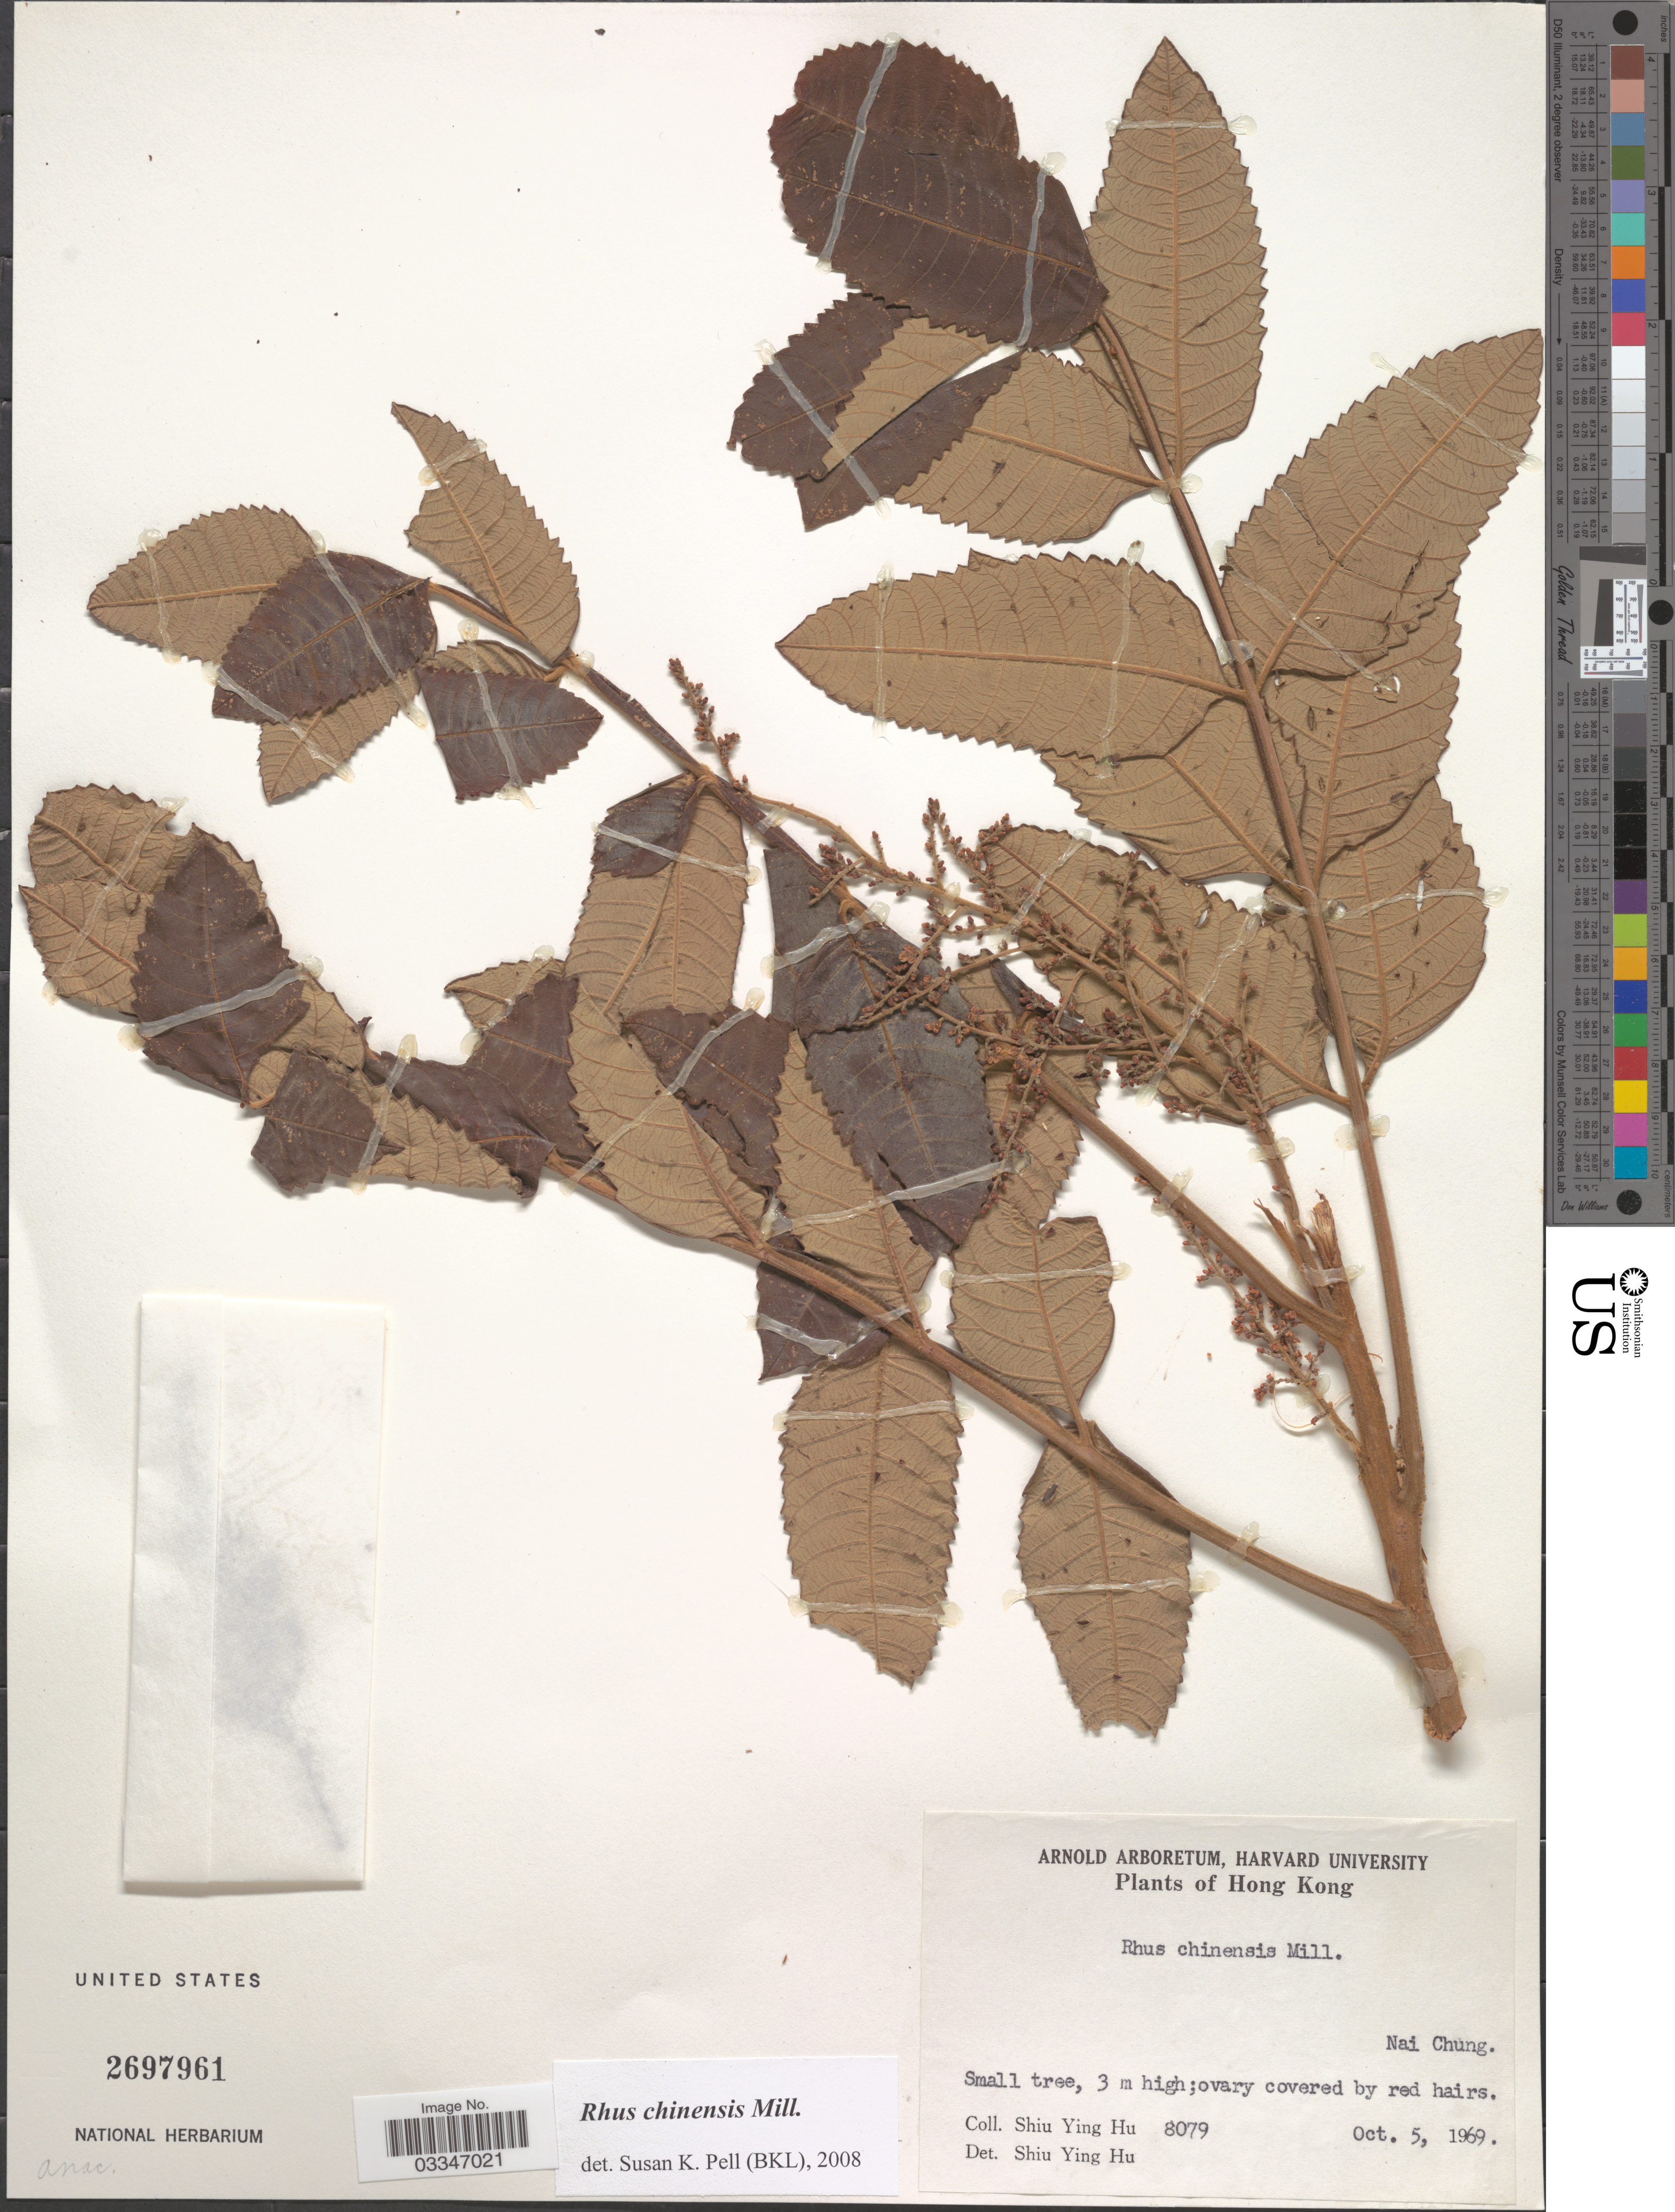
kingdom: Plantae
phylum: Tracheophyta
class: Magnoliopsida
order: Sapindales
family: Anacardiaceae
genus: Rhus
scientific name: Rhus chinensis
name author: Mill.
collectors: S. Y. Hu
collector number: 8079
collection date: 1969-10-05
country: China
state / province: Hong Kong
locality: Nai Chung.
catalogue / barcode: US 2697961